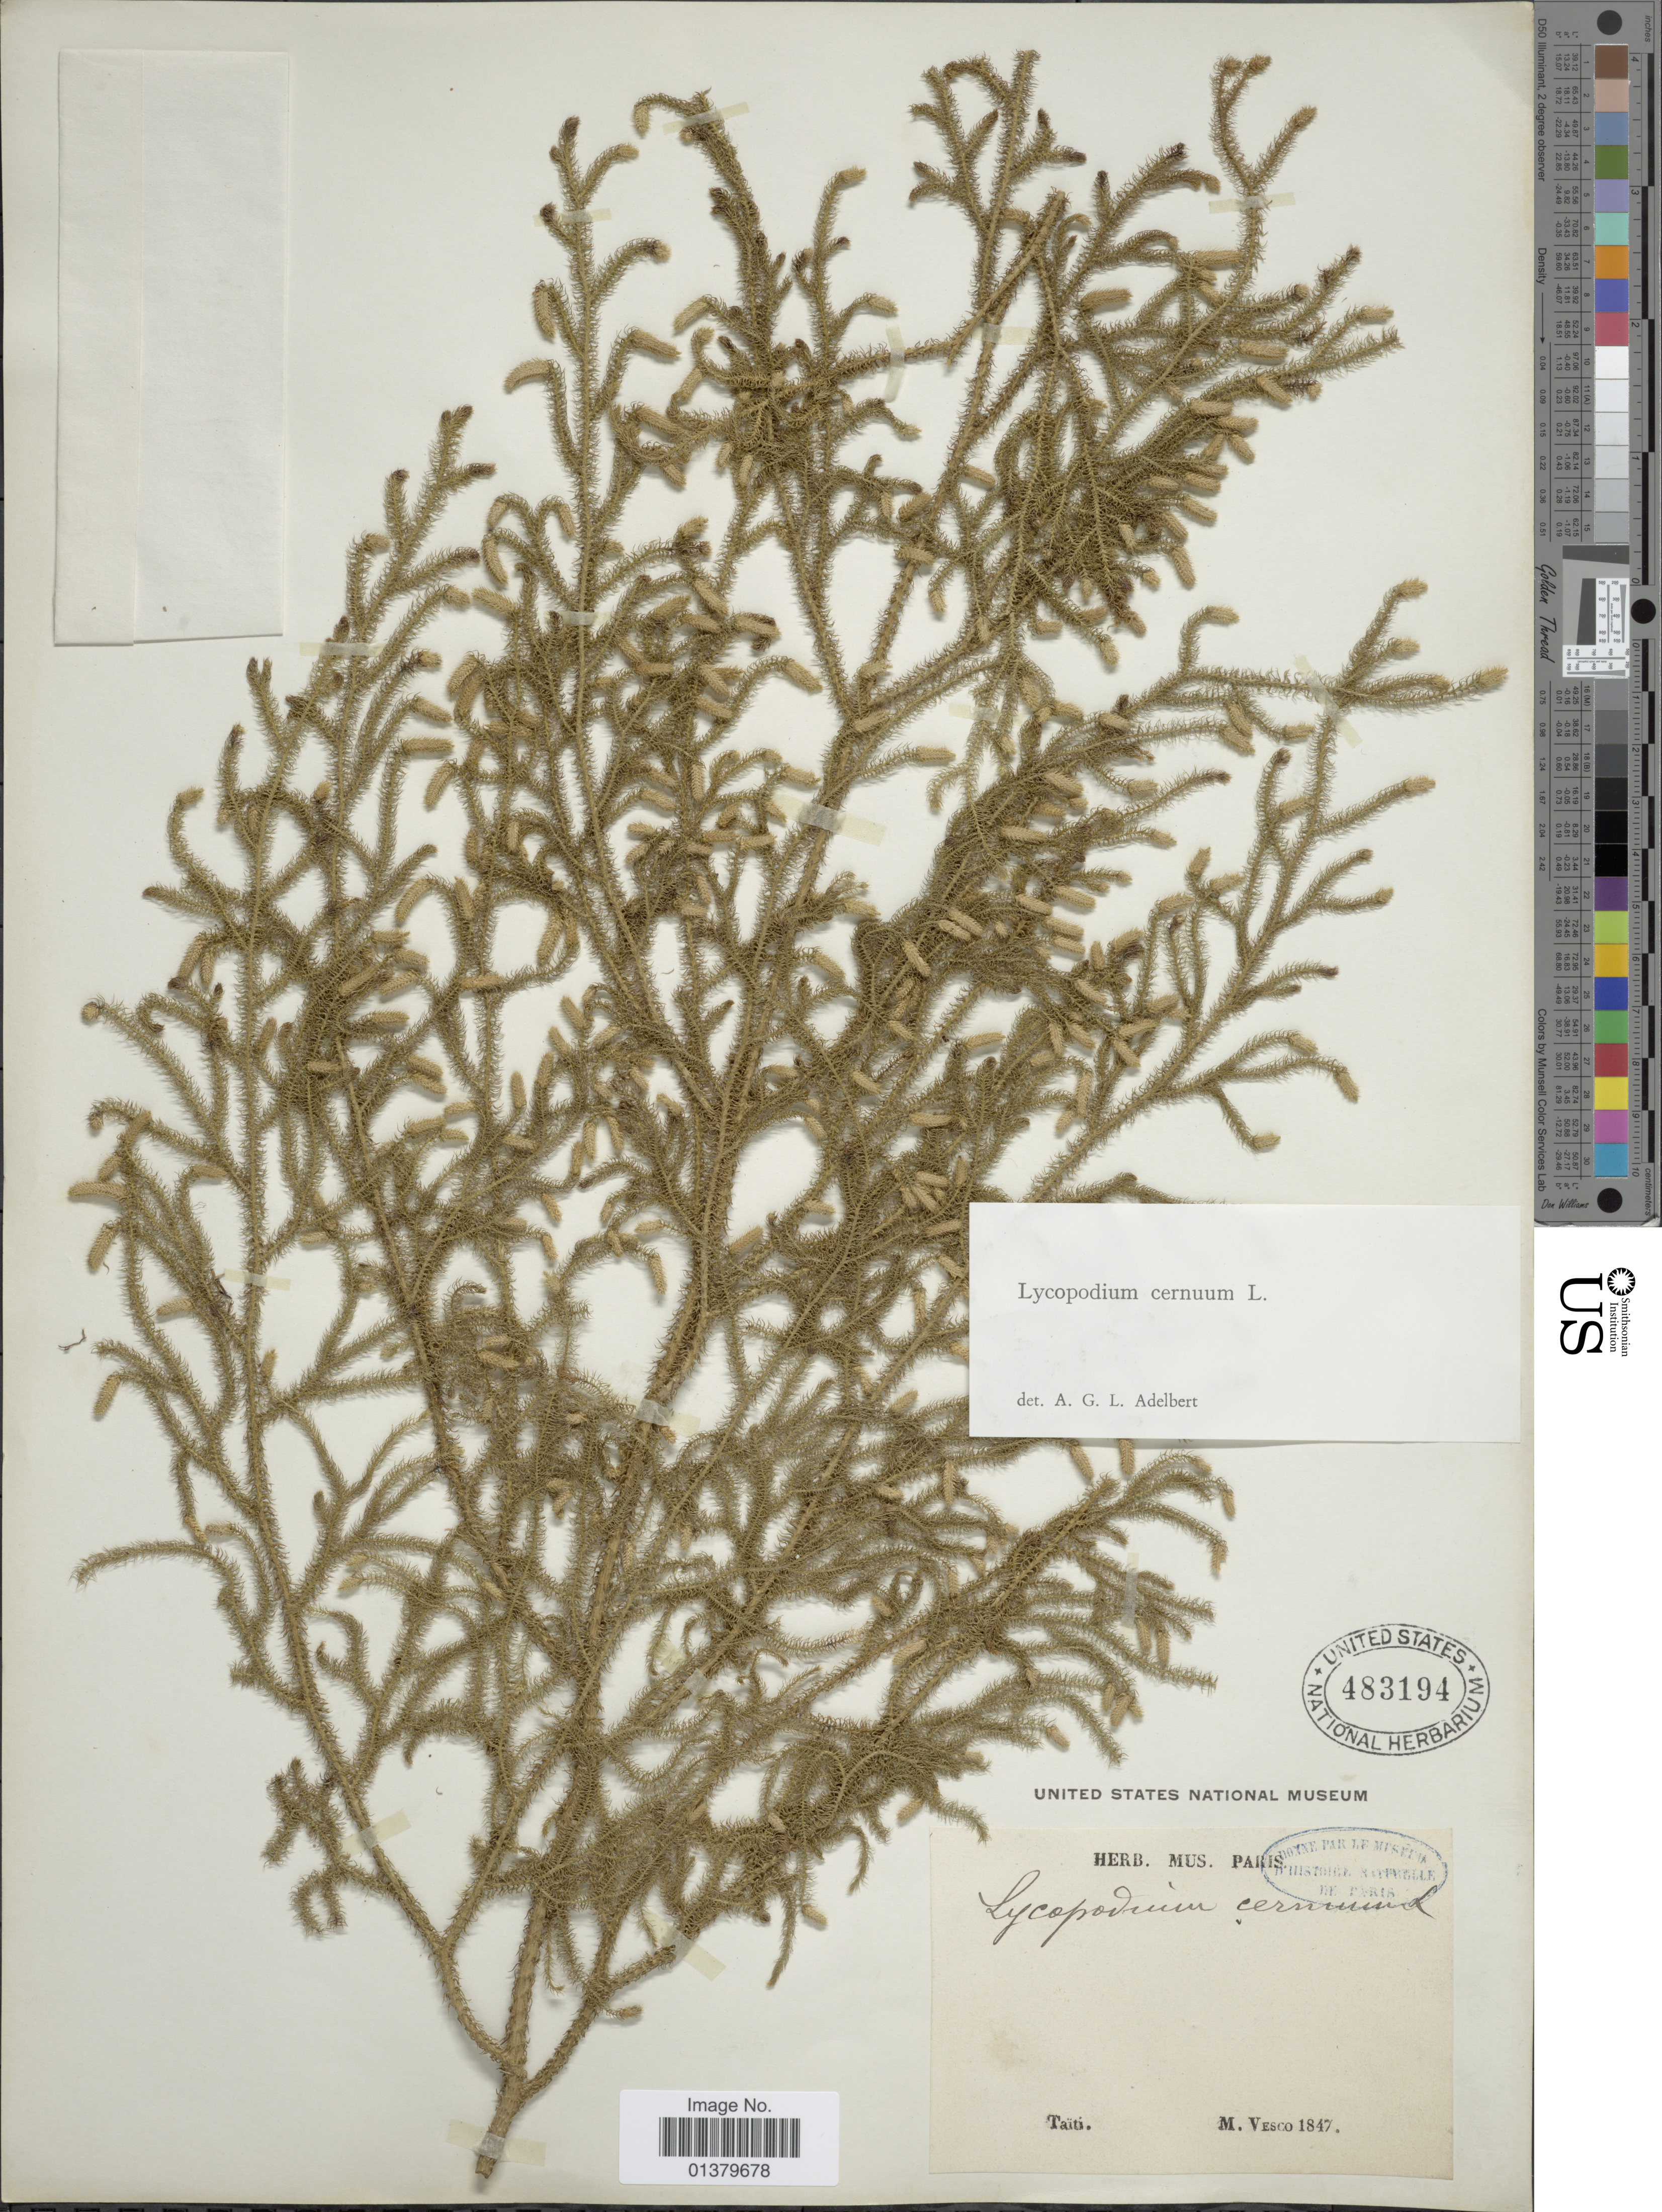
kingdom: Plantae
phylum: Tracheophyta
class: Lycopodiopsida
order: Lycopodiales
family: Lycopodiaceae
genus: Palhinhaea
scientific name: Palhinhaea cernua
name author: (L.) Vasc. & Franco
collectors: M. Vesco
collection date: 1847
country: French Polynesia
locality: Taïti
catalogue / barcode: US 483194